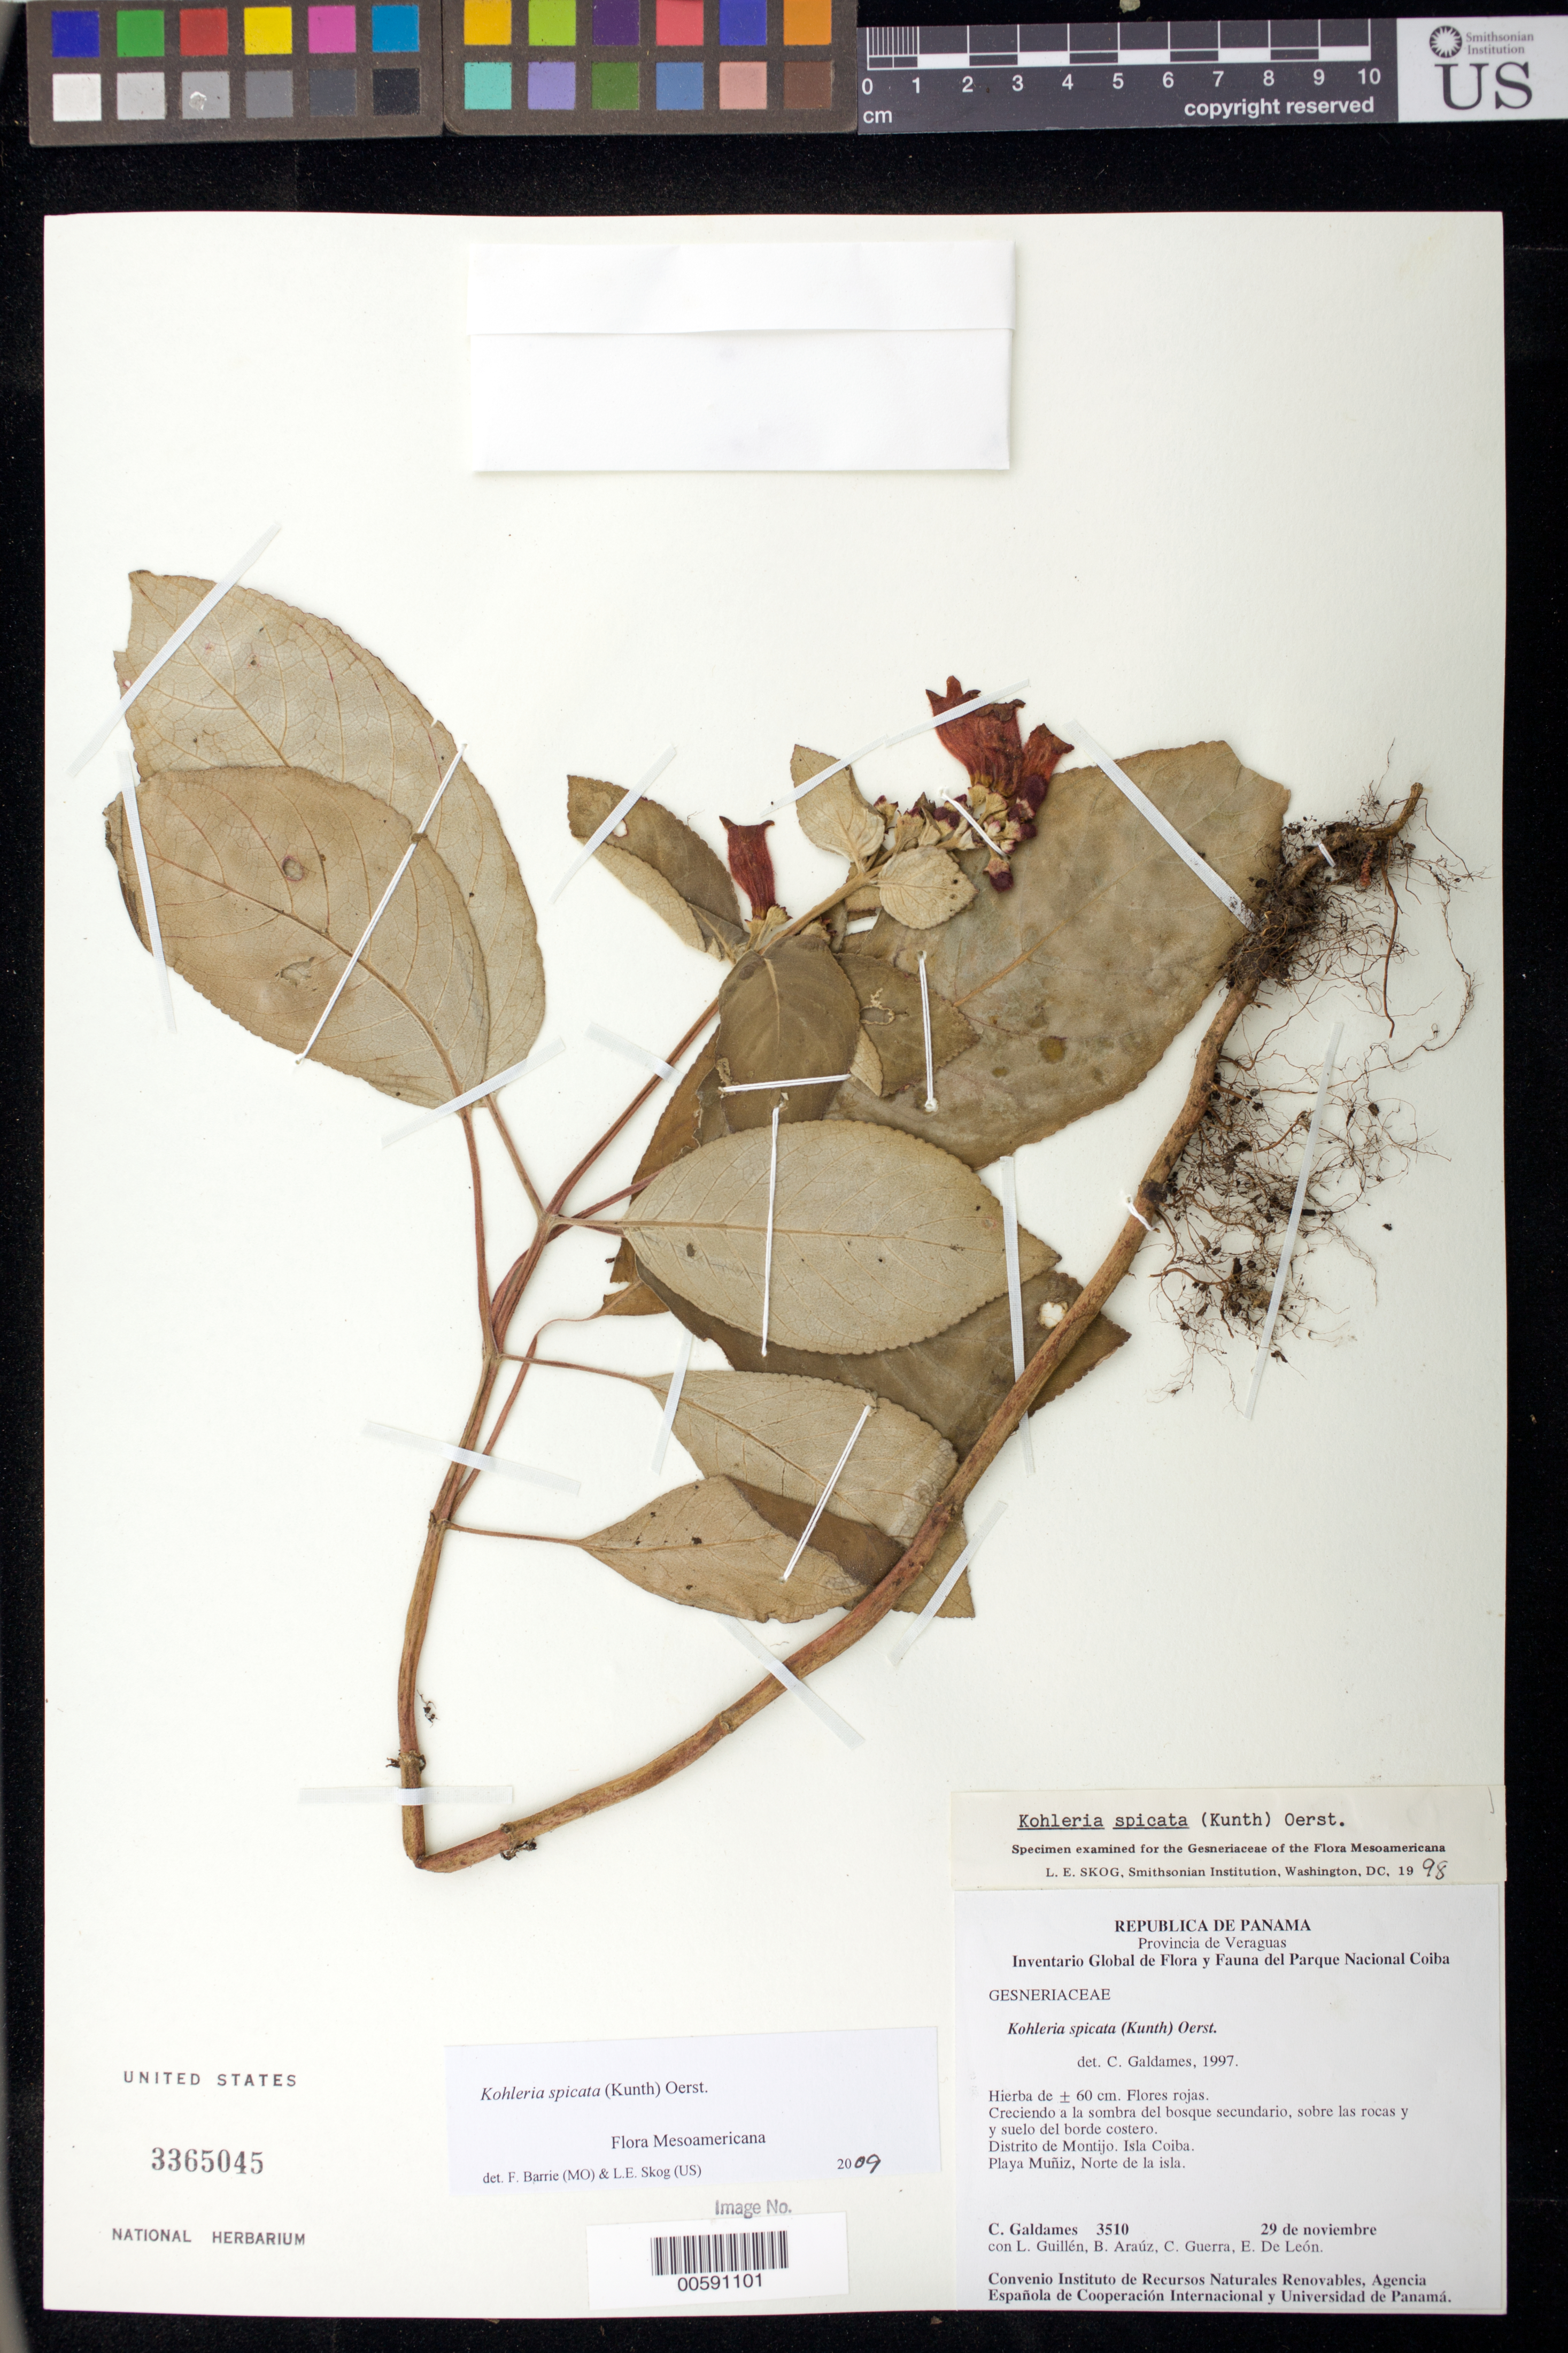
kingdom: Plantae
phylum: Tracheophyta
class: Magnoliopsida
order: Lamiales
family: Gesneriaceae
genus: Kohleria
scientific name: Kohleria spicata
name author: (Kunth) Oerst.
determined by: Skog, Laurence E.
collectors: C. Galdames, L. Guillén, B. Araúz, C. Guerra & E. De León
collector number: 3510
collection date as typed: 29 Nov 1996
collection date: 1996-11-29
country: Panama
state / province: Veraguas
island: Coiba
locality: Distrito de Montijo, Isla Coiba; Playa Muñiz, Norte de la isla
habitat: Creciendo a la sombra del bosque secundario, sobre las rocas y suelo del borde costero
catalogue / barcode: US 3365045